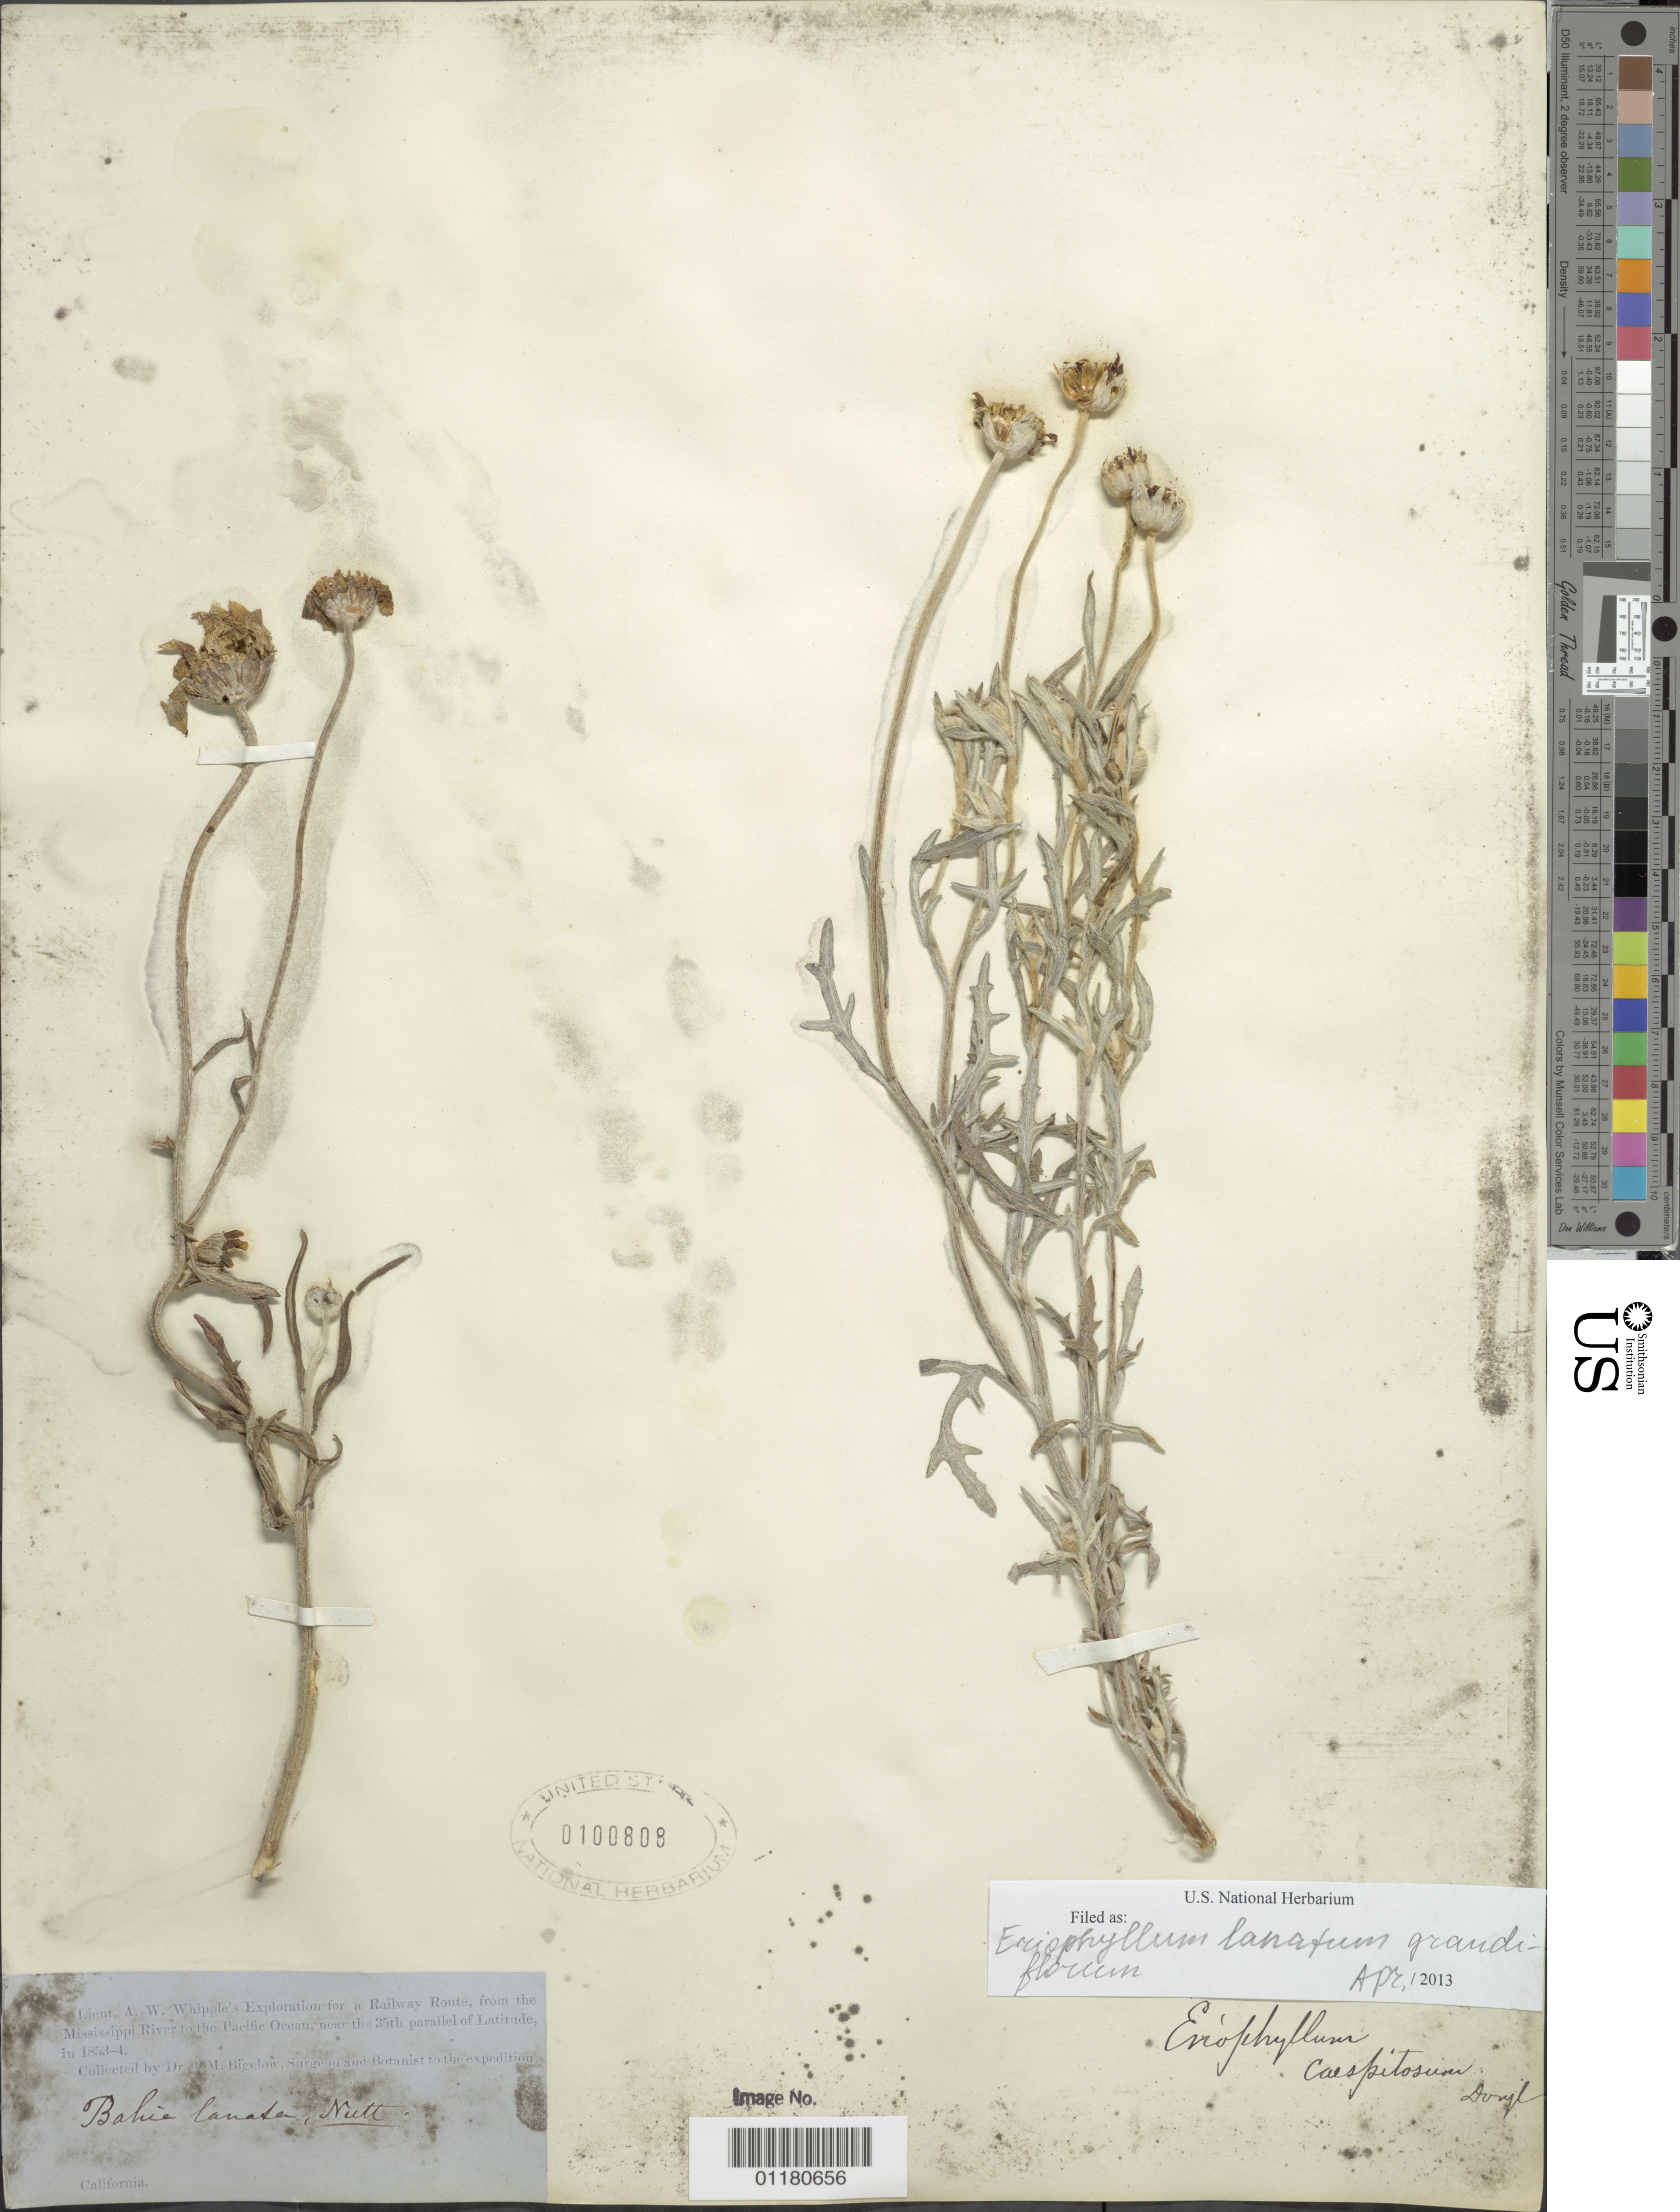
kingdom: Plantae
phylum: Tracheophyta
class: Magnoliopsida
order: Asterales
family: Asteraceae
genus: Eriophyllum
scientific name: Eriophyllum lanatum var. grandiflorum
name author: (A. Gray) Jeps.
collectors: J. M. Bigelow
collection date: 1853/1854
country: United States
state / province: California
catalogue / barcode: US 100808